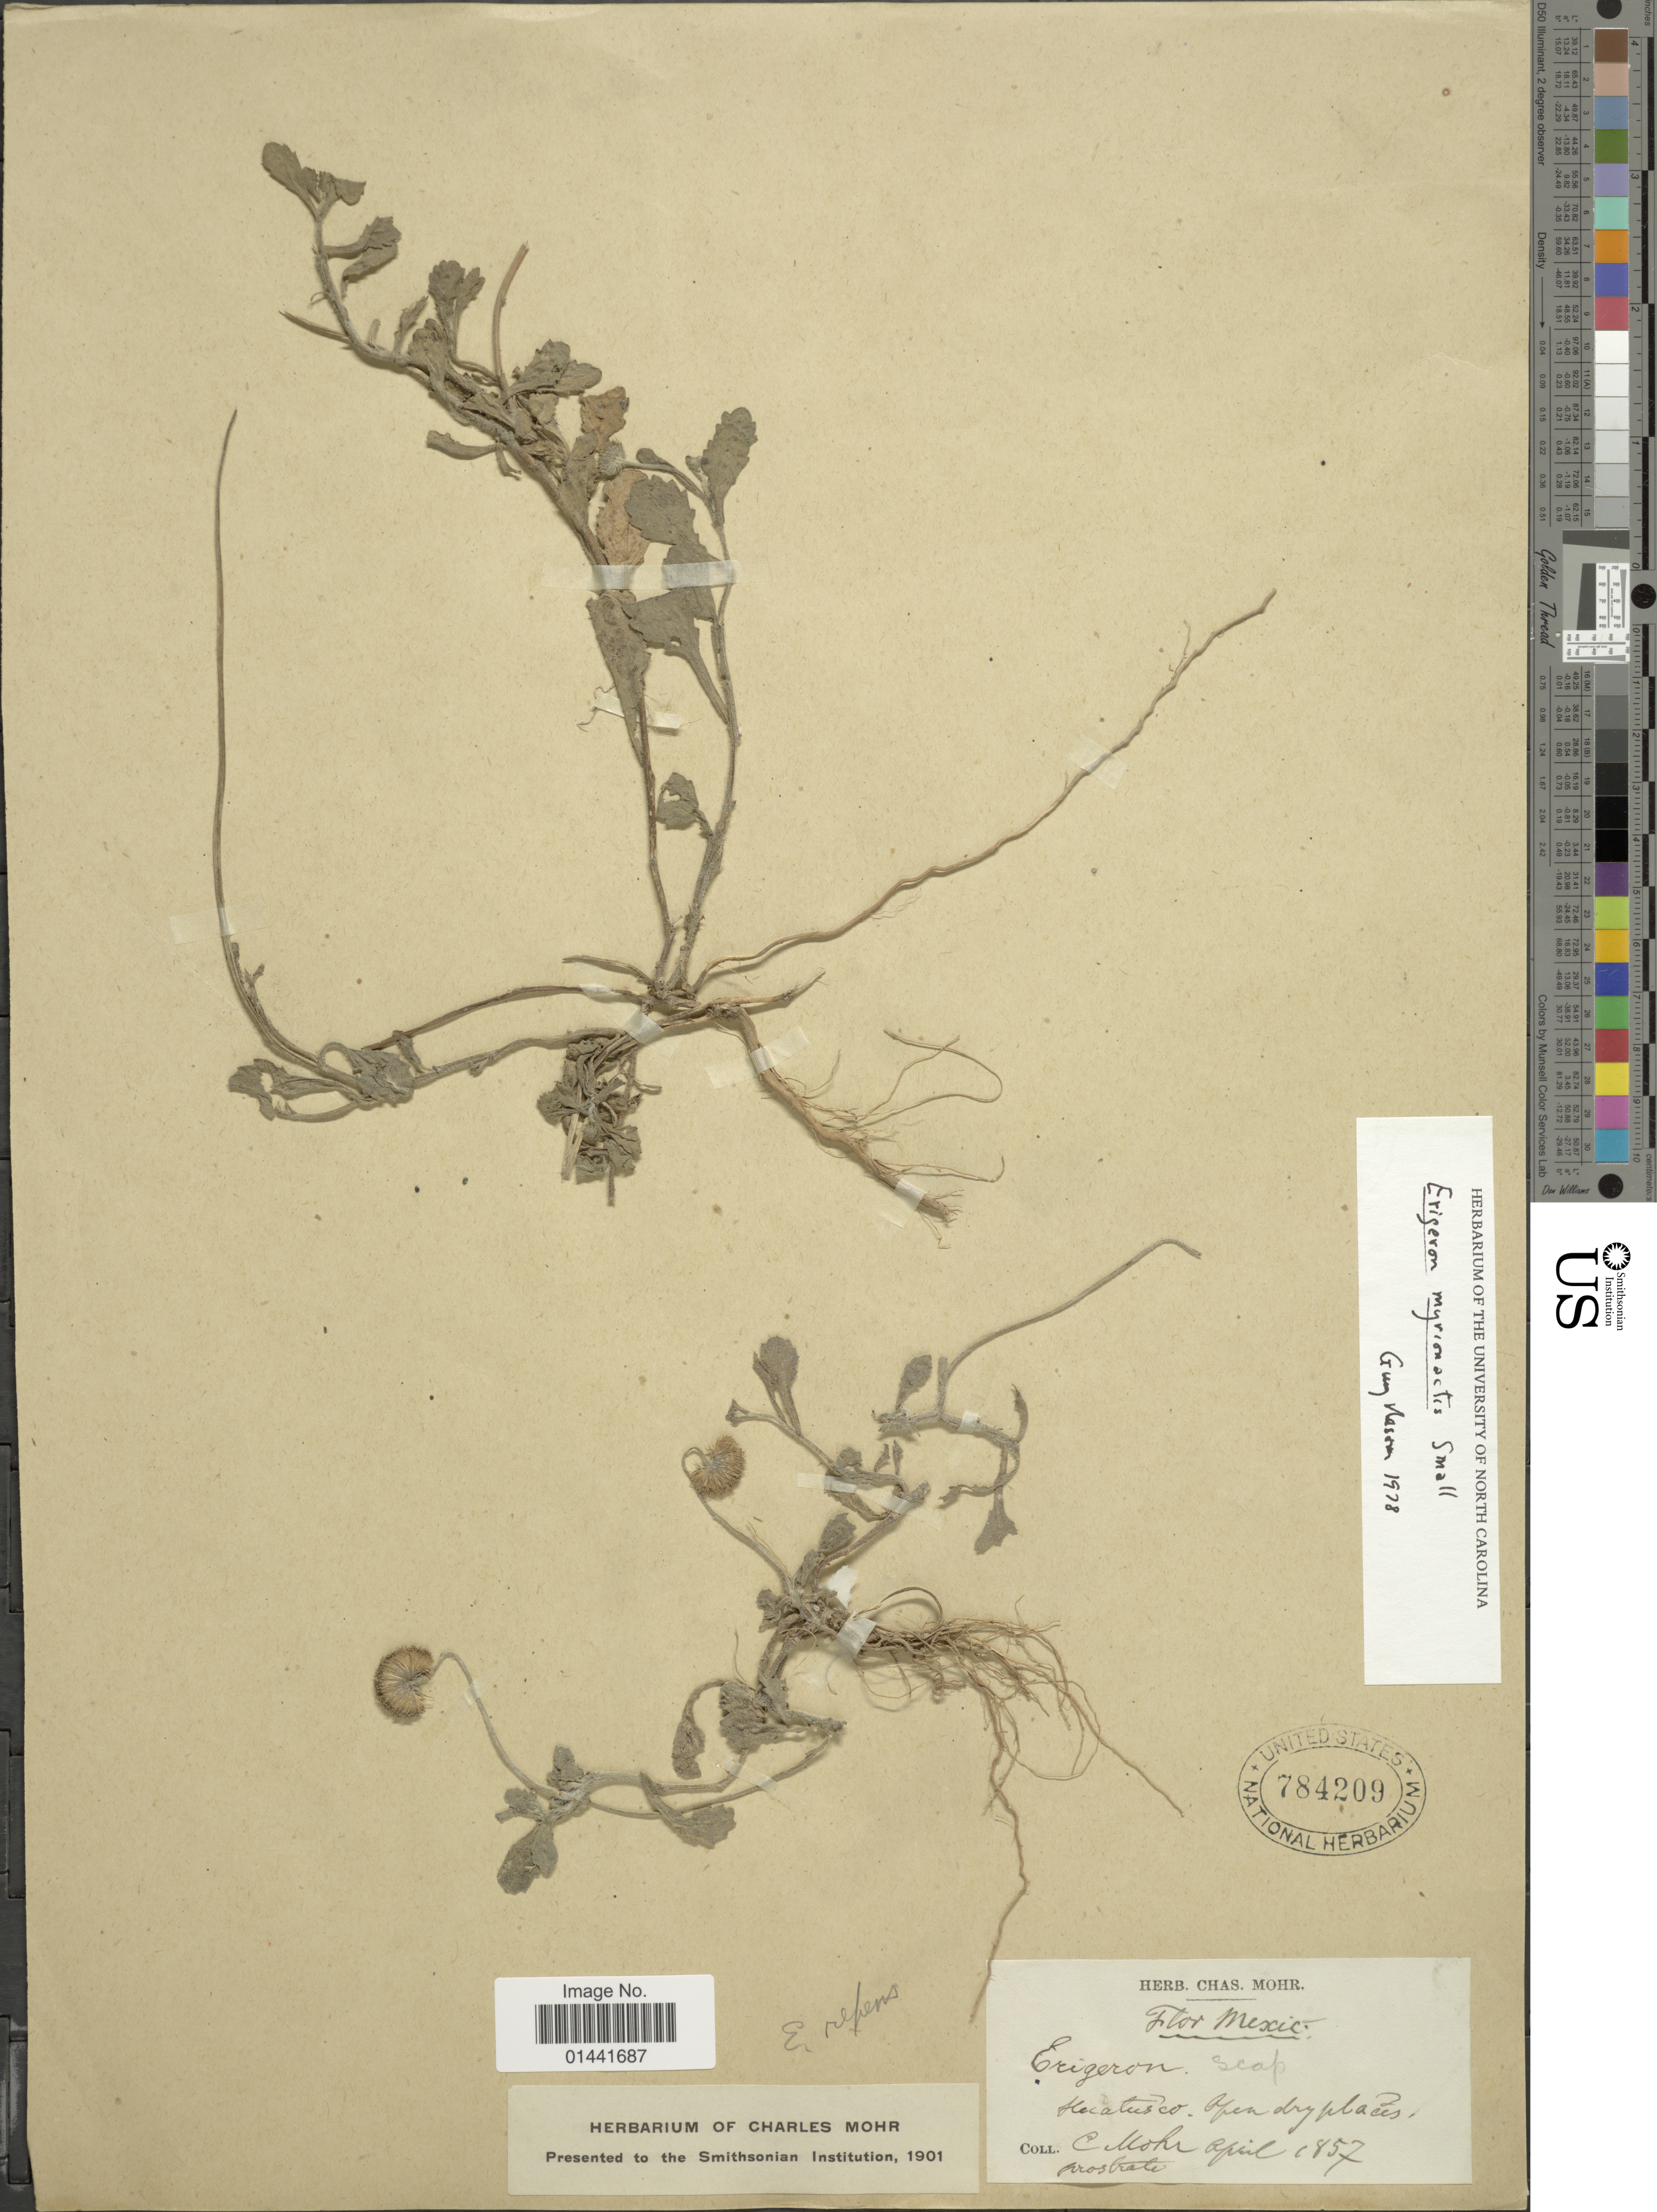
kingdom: Plantae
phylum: Tracheophyta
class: Magnoliopsida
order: Asterales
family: Asteraceae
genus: Erigeron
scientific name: Erigeron myrionactis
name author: Small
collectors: C. T. Mohr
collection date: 1857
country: Mexico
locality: Huatusco, open dry places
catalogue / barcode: US 784209